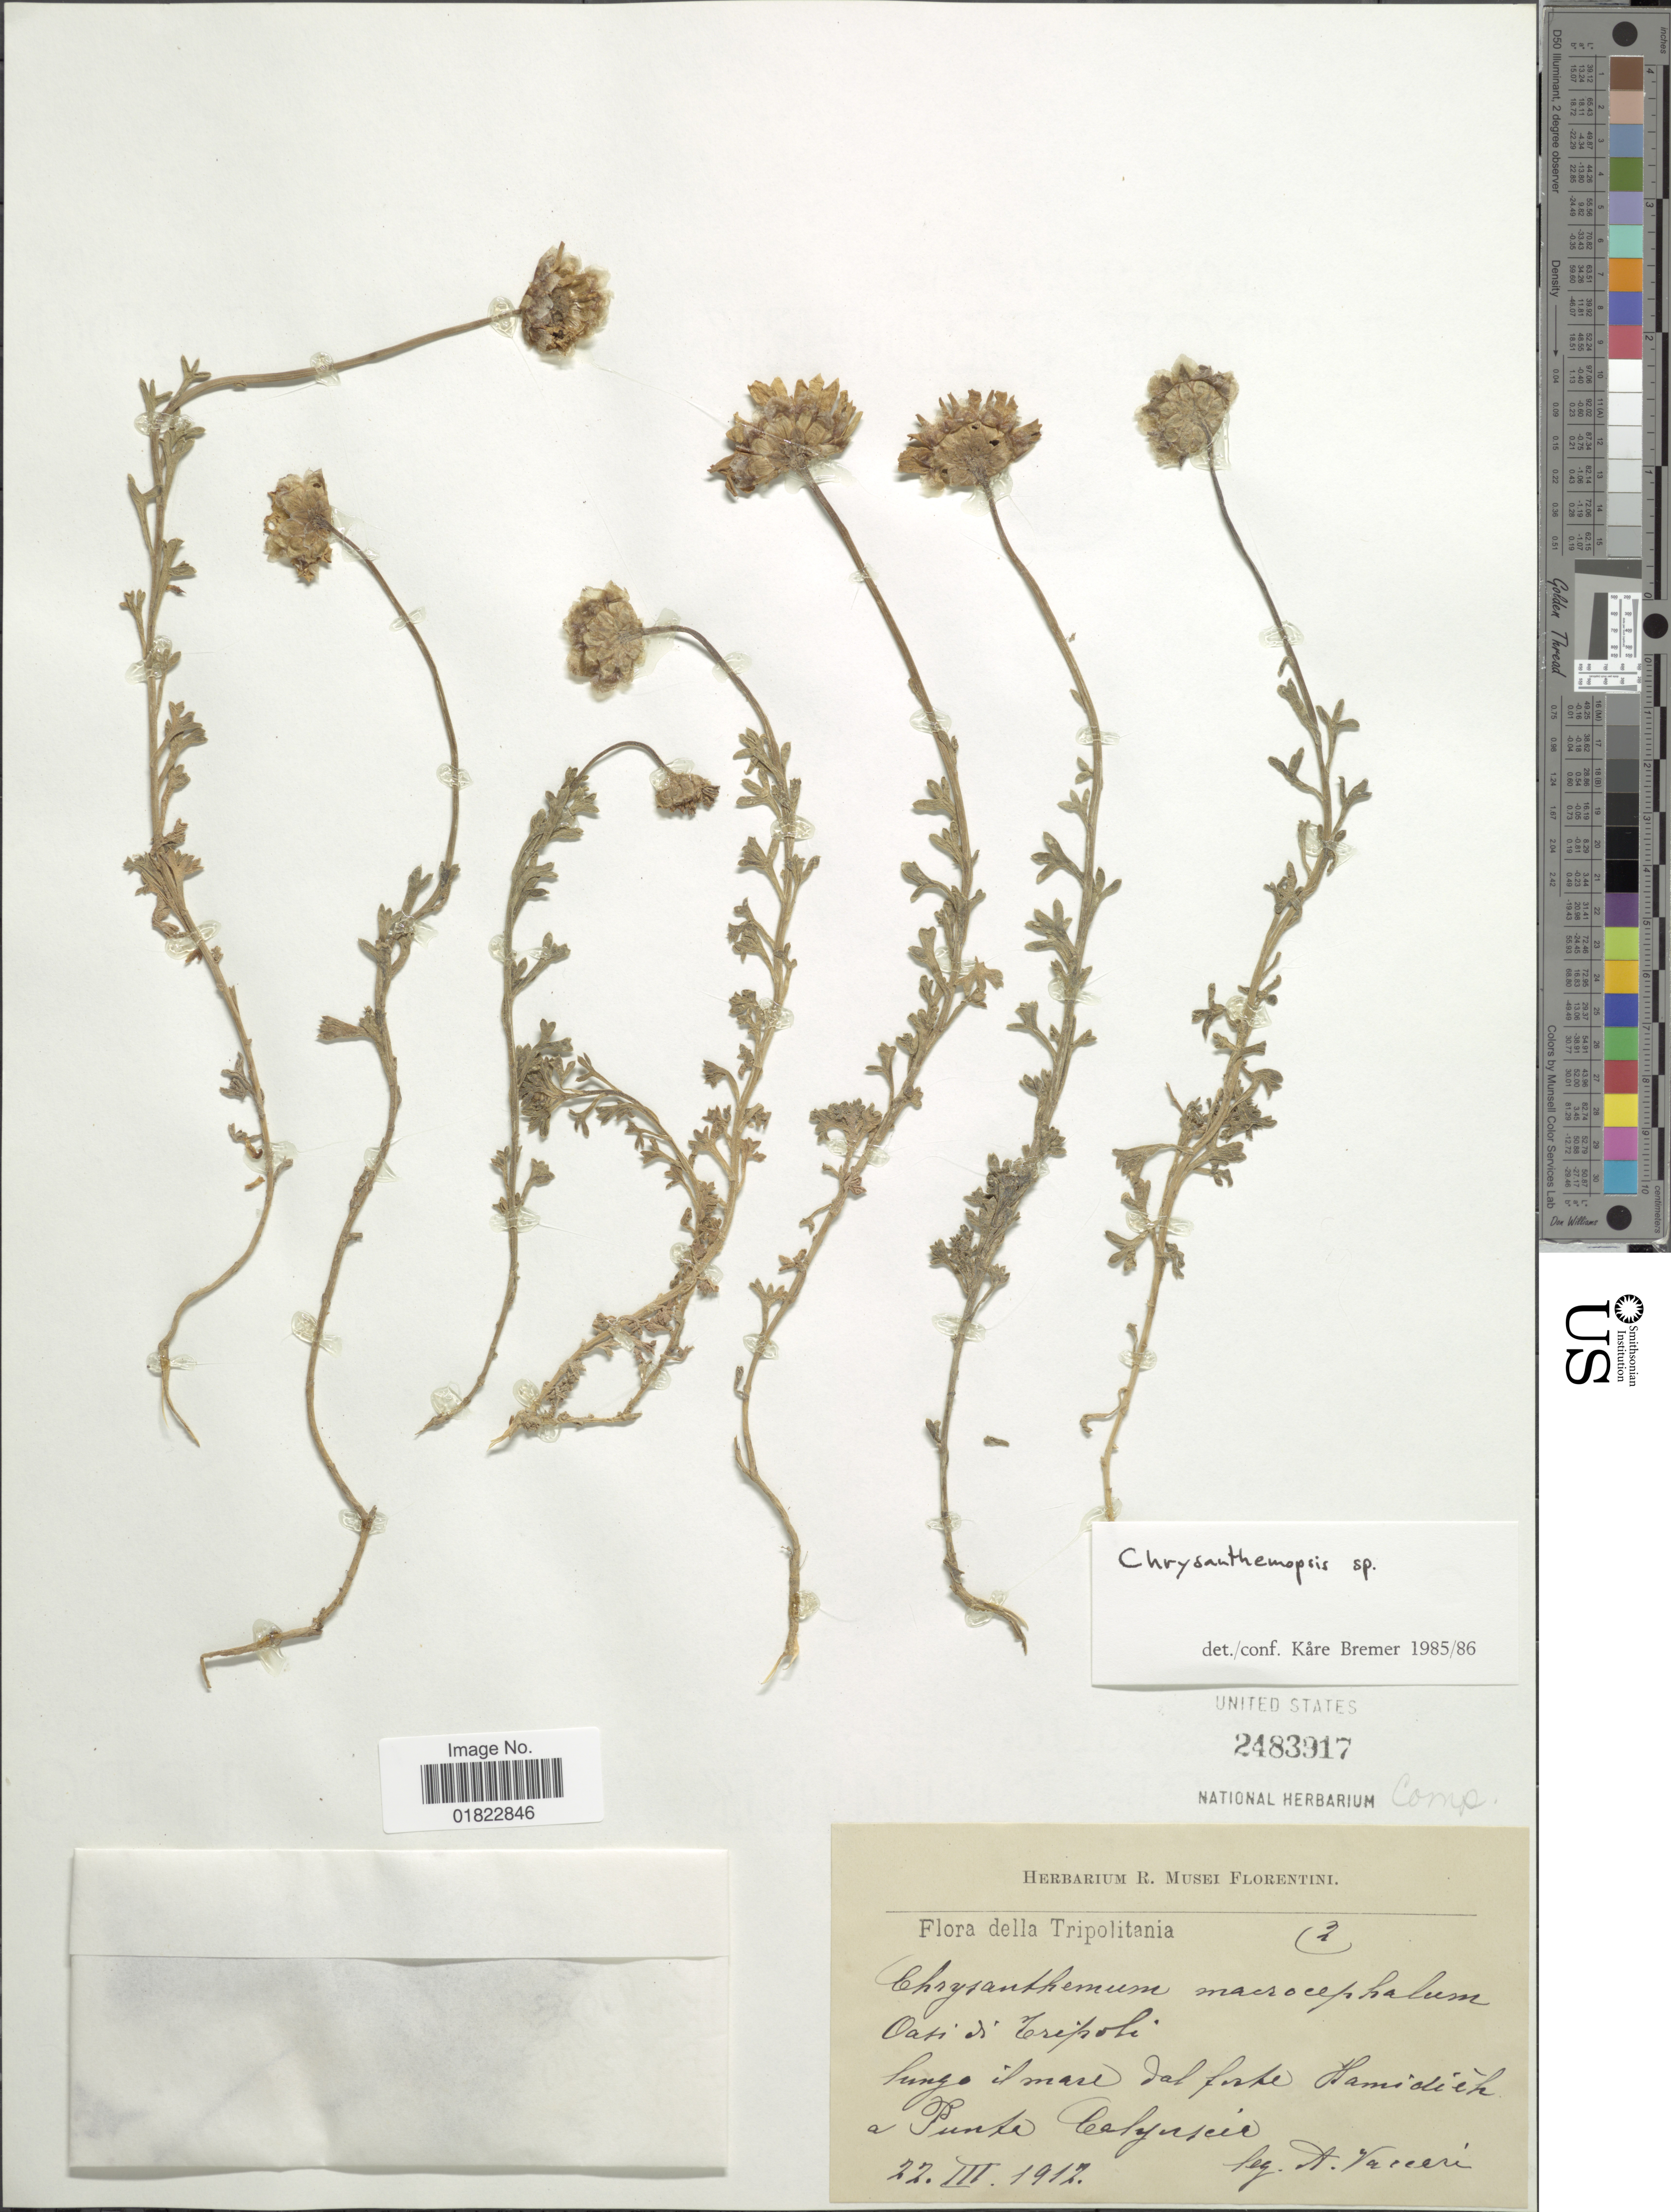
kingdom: Plantae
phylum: Tracheophyta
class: Magnoliopsida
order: Asterales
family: Asteraceae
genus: Chrysanthemum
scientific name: Chrysanthemum sp.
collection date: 1912-03-22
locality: Tripolitania. Oati de tripoli. Lungo ilmare dal F [illegible text] Hamidich a Punta Cal [illegible text]. [interpreted]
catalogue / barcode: US 2483917